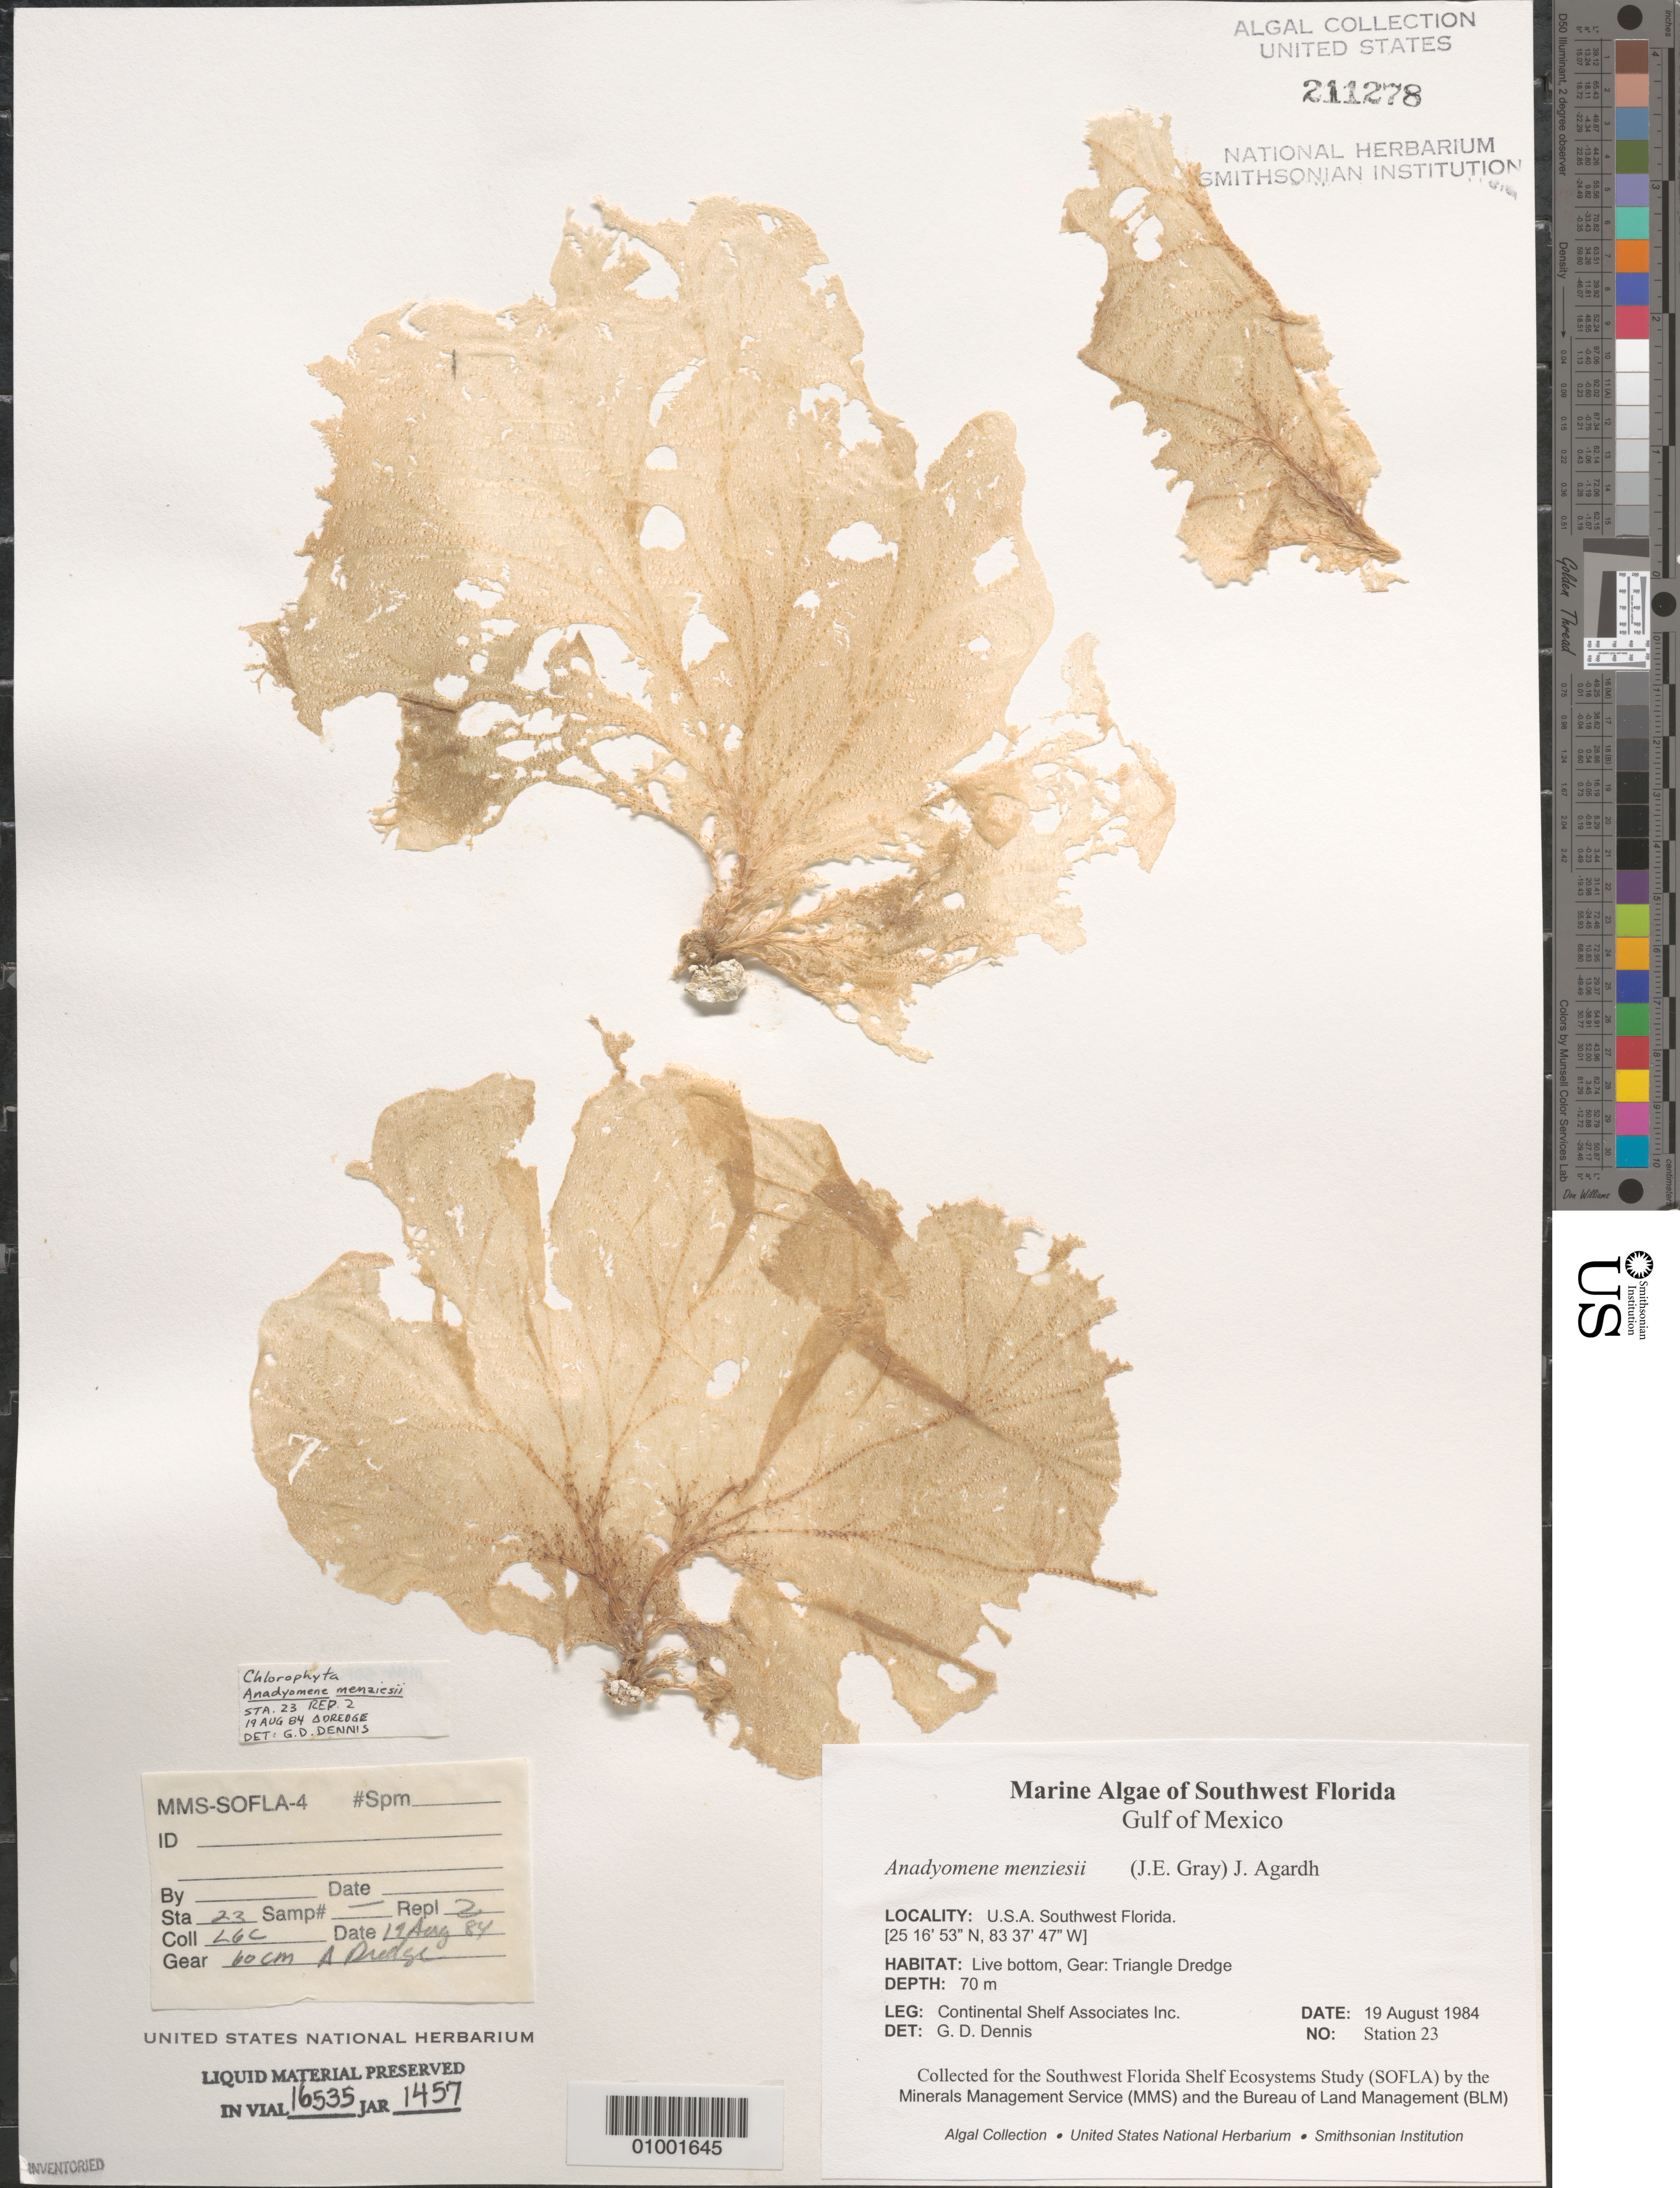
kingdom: Plantae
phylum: Chlorophyta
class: Ulvophyceae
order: Cladophorales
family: Anadyomenaceae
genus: Anadyomene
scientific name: Anadyomene menziesii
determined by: Dennis, G. D.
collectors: Continental Shelf Associates Inc.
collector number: Station 23 Rep 2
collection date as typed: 19 Aug 1984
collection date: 1984-08-19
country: United States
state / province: Florida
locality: Gulf of Mexico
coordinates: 25 16'53"N, 83 37'47"W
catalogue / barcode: US 211278